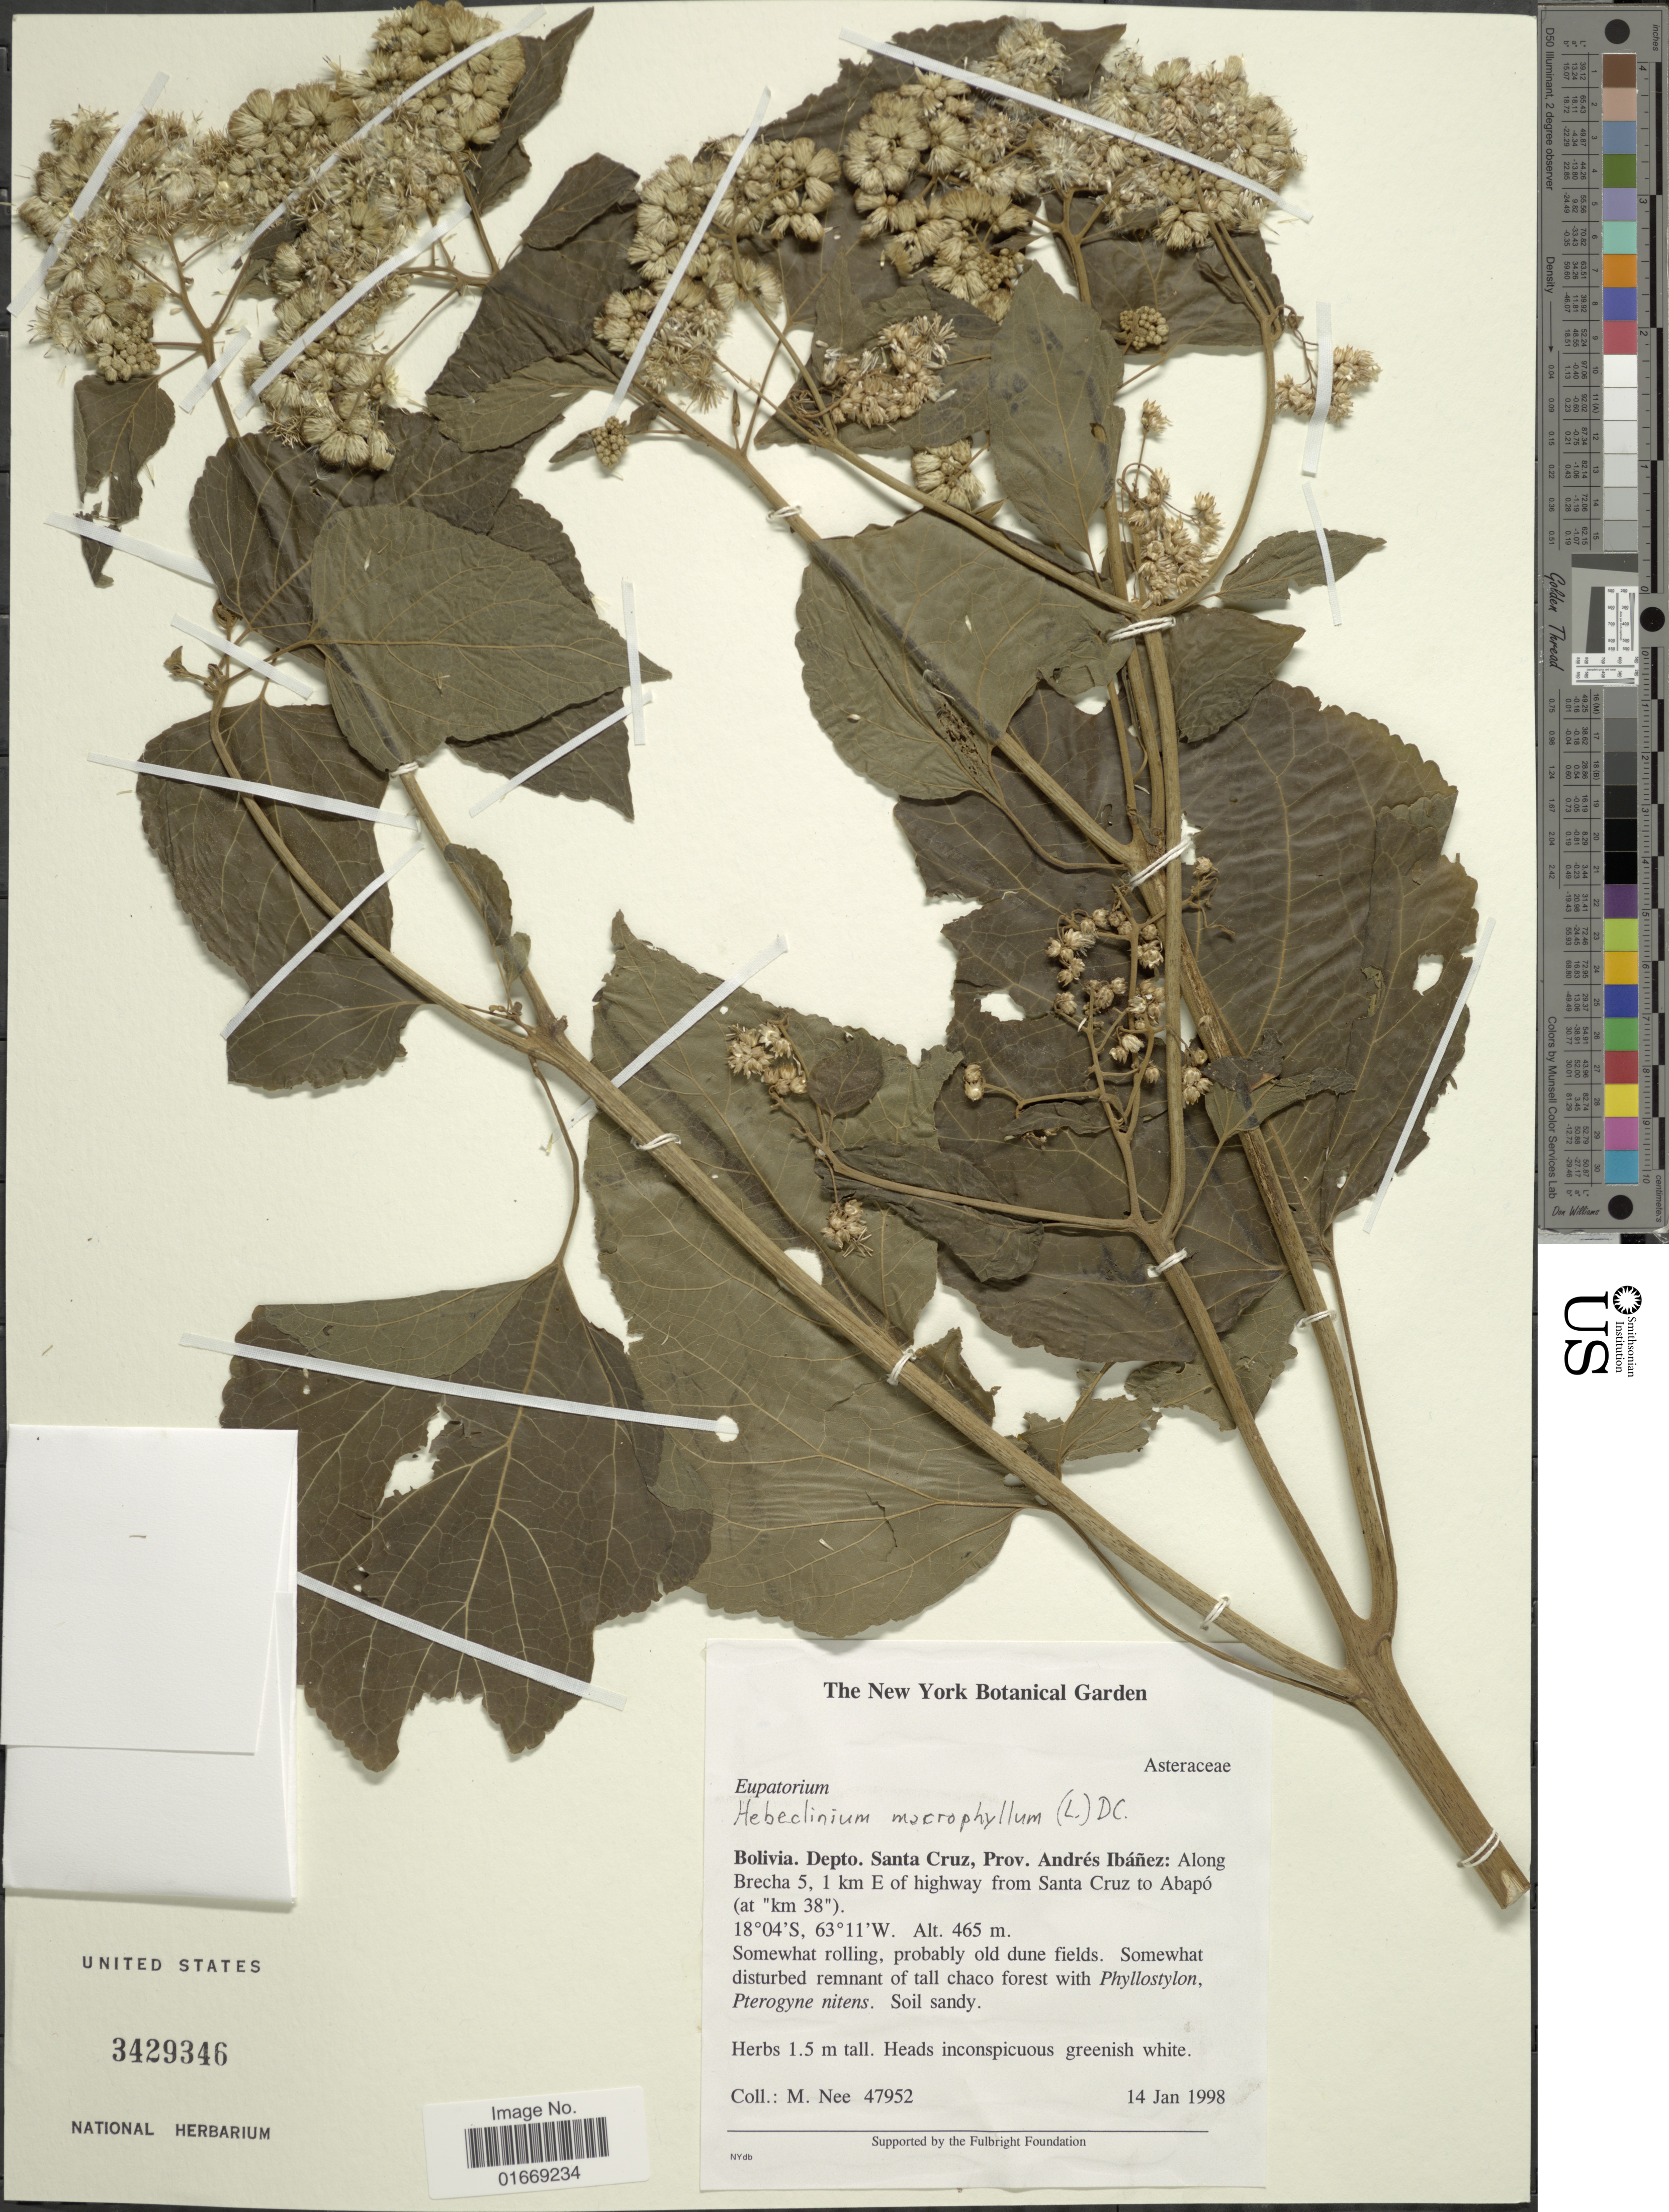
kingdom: Plantae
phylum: Tracheophyta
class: Magnoliopsida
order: Asterales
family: Asteraceae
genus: Hebeclinium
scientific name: Hebeclinium macrophyllum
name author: (L.) DC.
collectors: M. Nee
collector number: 47952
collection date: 1998-01-14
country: Bolivia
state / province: Santa Cruz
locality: Bolivia. Depto. Santa Cruz, Prov. Andrés Ibáñez: Along Brecha 5, 1 km E of highway from Santa Cruz to Abapó (at "km 38")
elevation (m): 465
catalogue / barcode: US 3429346